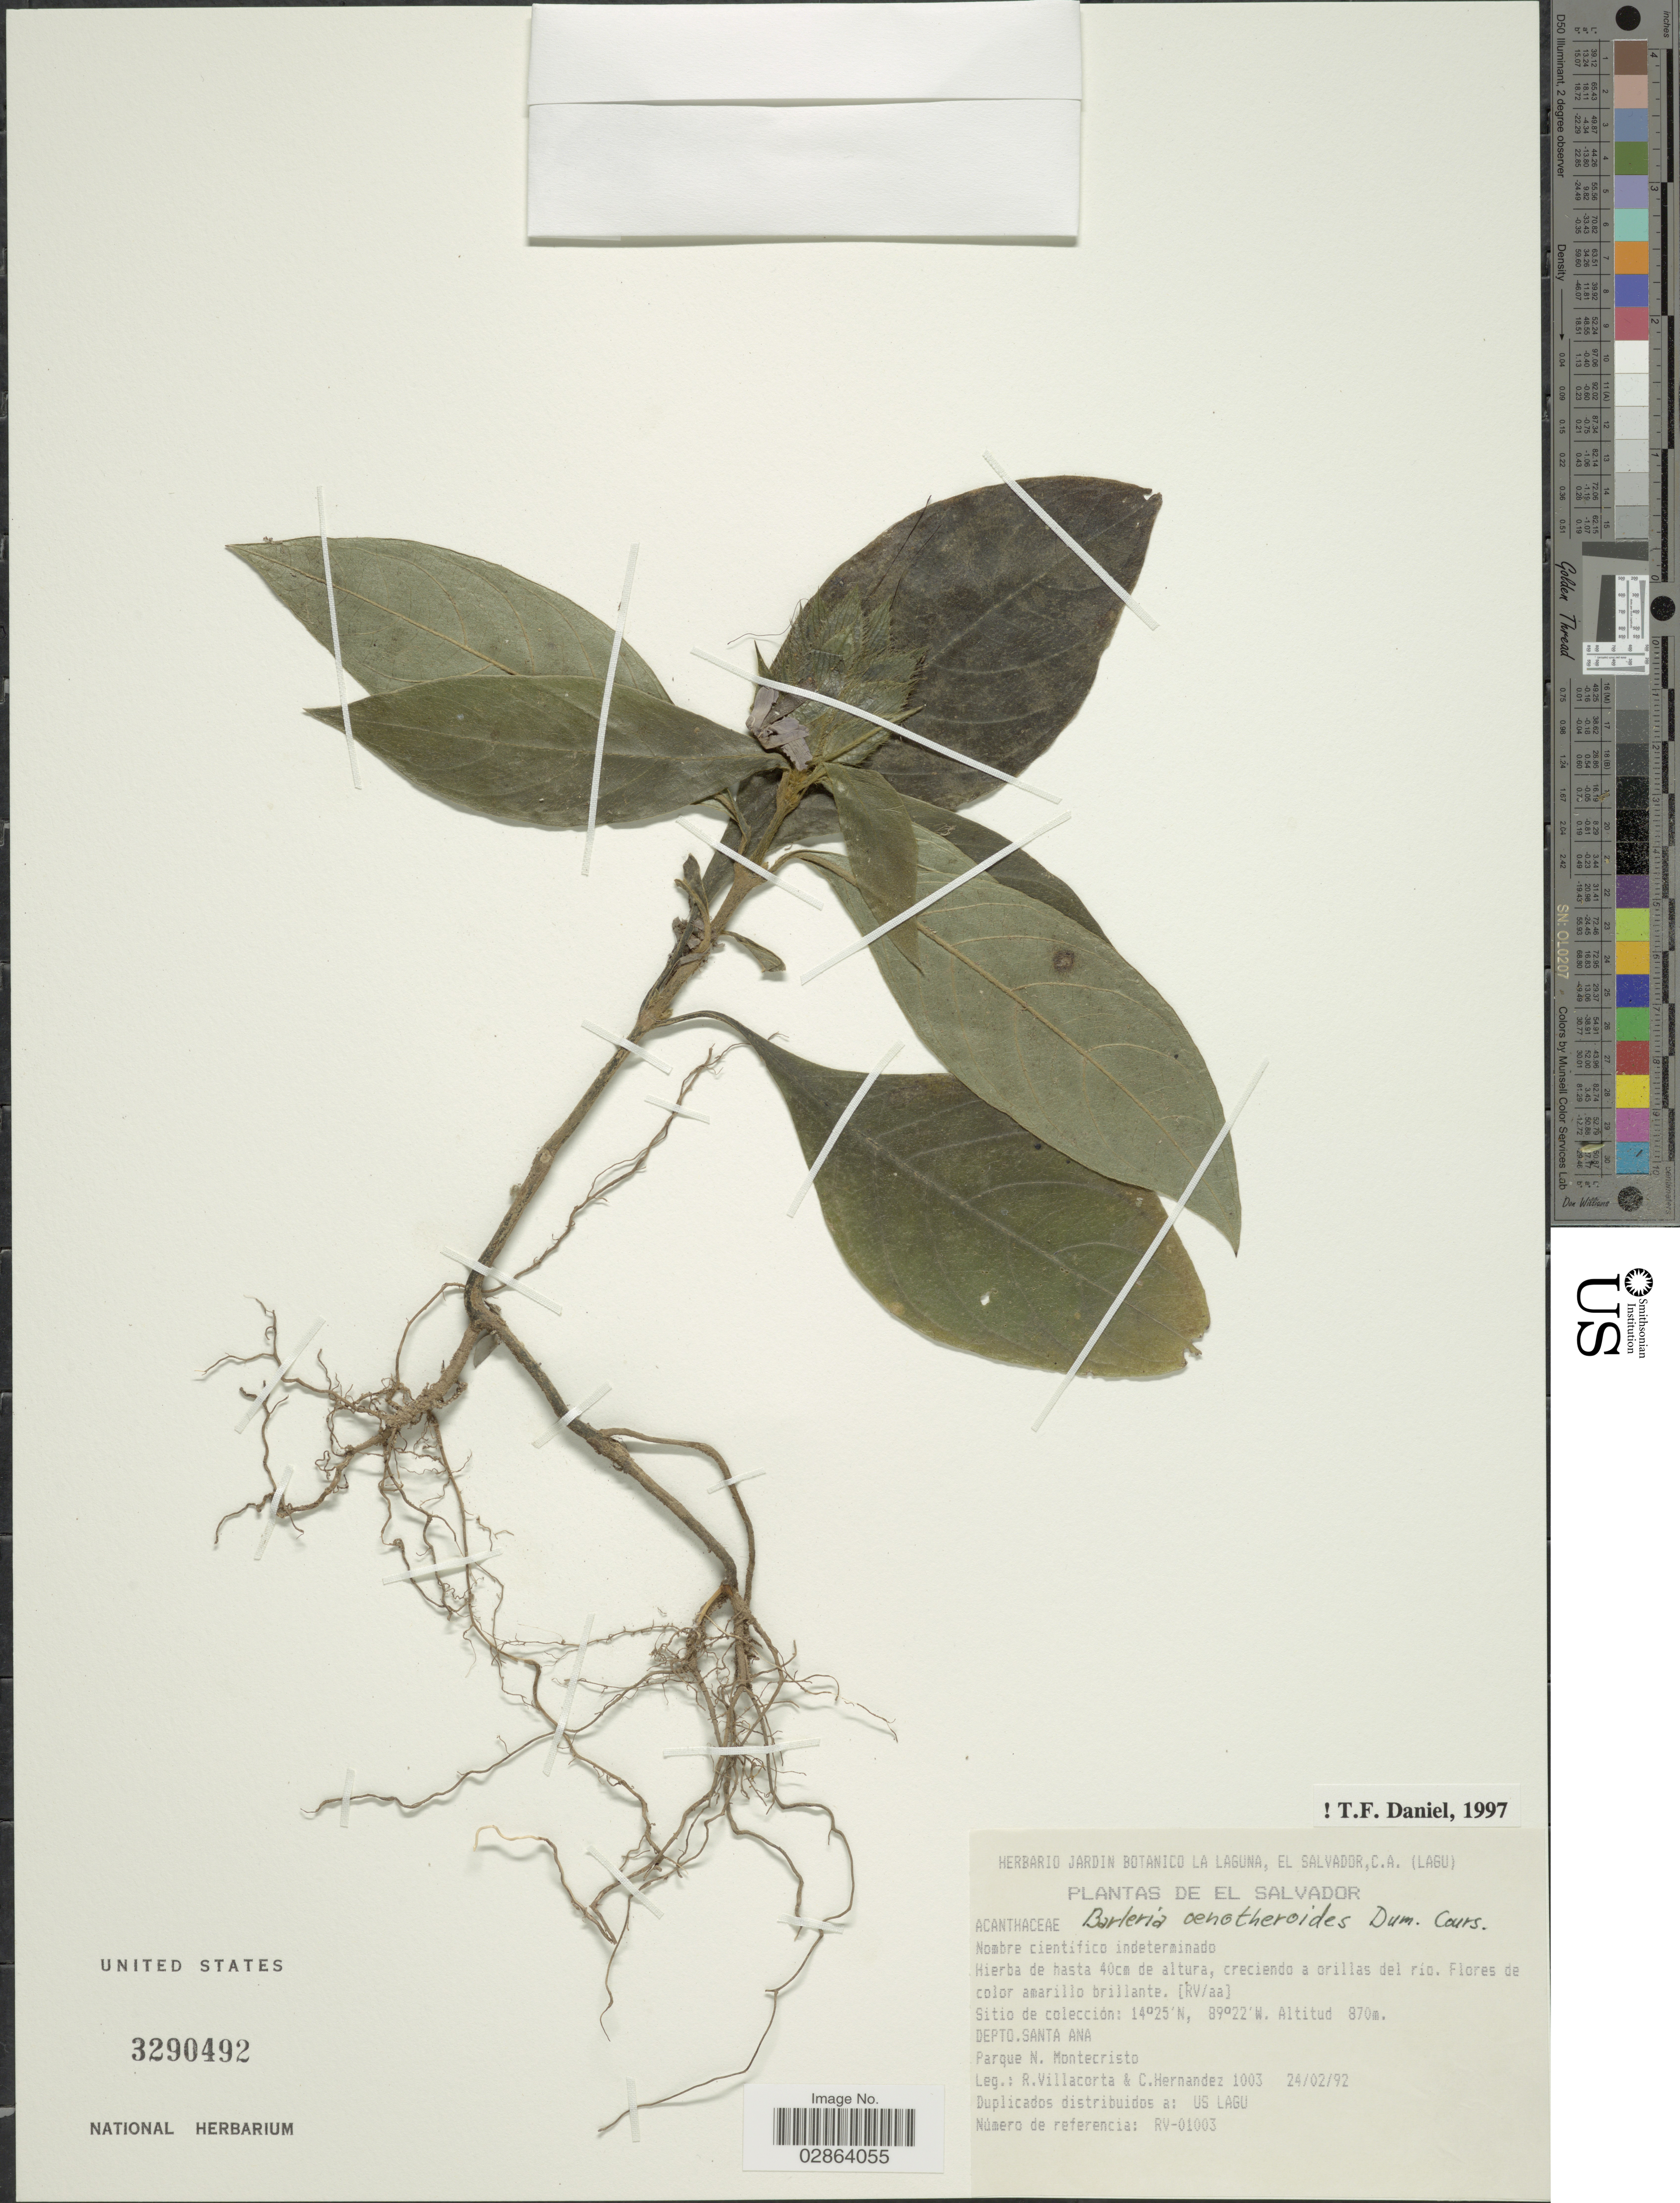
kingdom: Plantae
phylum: Tracheophyta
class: Magnoliopsida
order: Lamiales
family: Acanthaceae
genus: Barleria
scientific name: Barleria oenotheroides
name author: Dum. Cours.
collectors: R. Villacorta & C. Hernandez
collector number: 1003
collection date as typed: Transcribed d/m/y: 24/2/92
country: El Salvador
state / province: Santa Ana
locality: Parque N. Montecristo, Depto. Santa Ana.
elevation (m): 870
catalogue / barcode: US 3290492